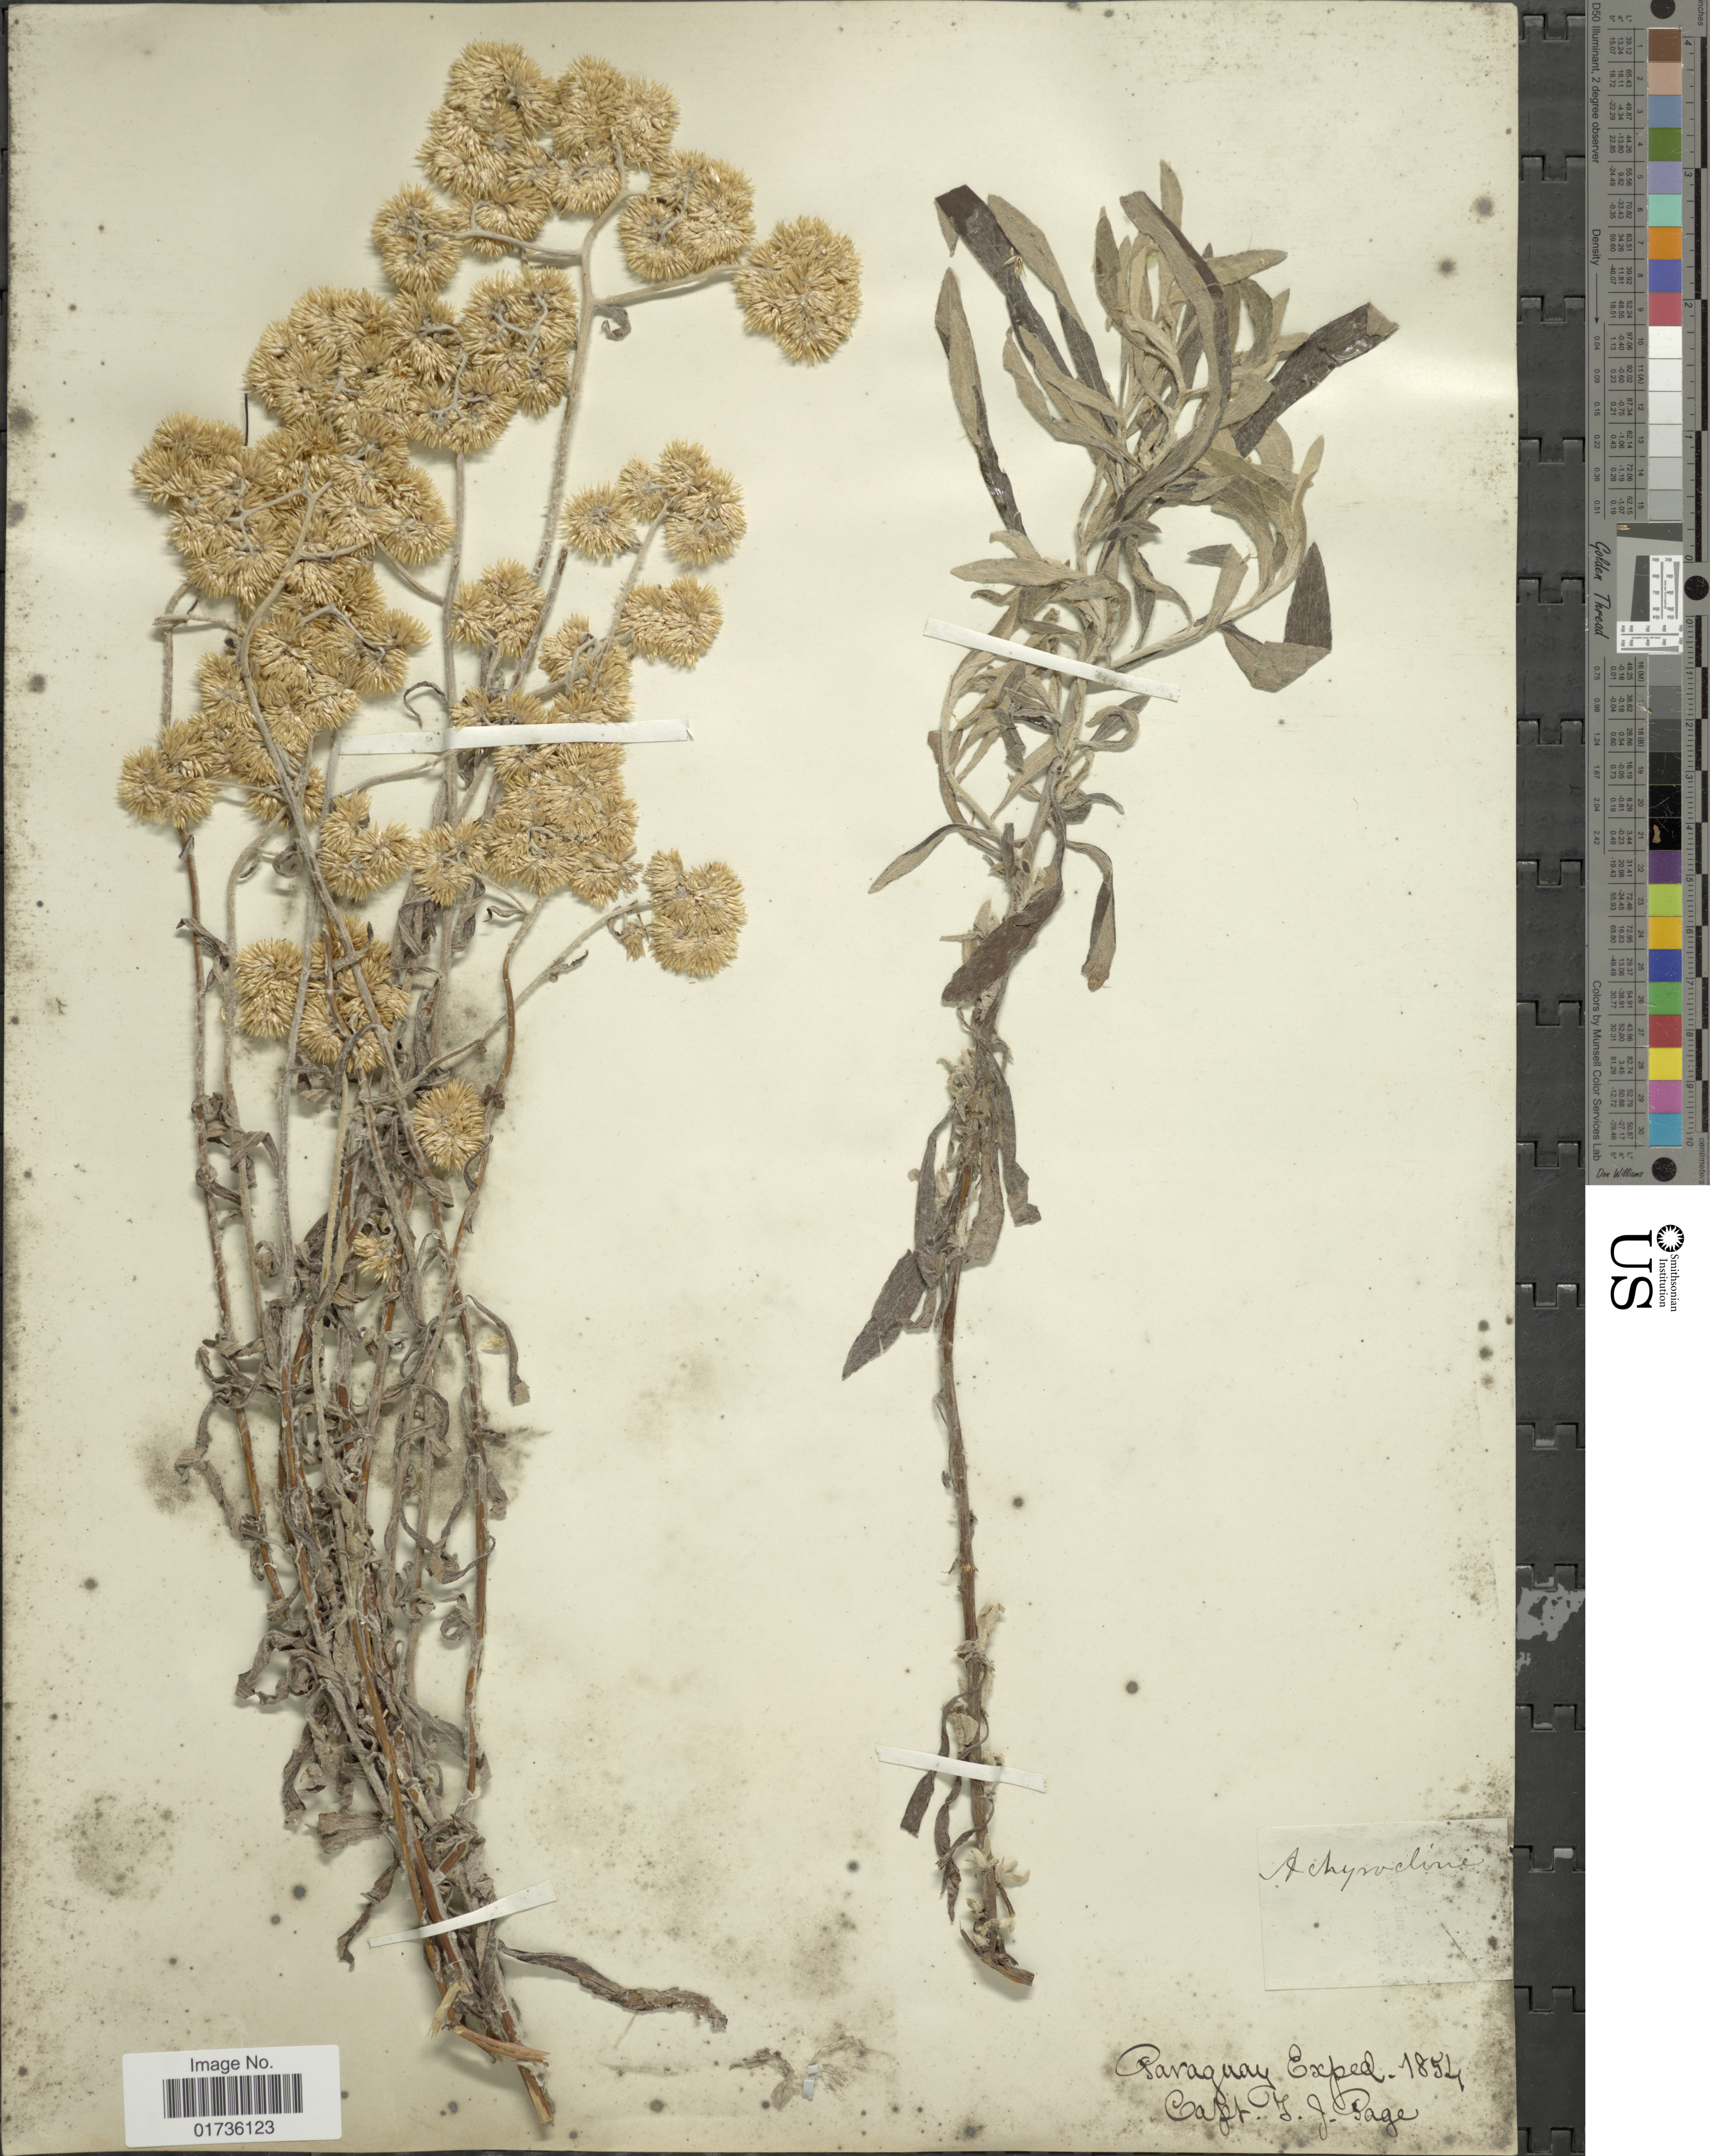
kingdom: Plantae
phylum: Tracheophyta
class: Magnoliopsida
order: Asterales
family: Asteraceae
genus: Achyrocline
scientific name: Achyrocline sp.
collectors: T. J. Page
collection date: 1854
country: Paraguay